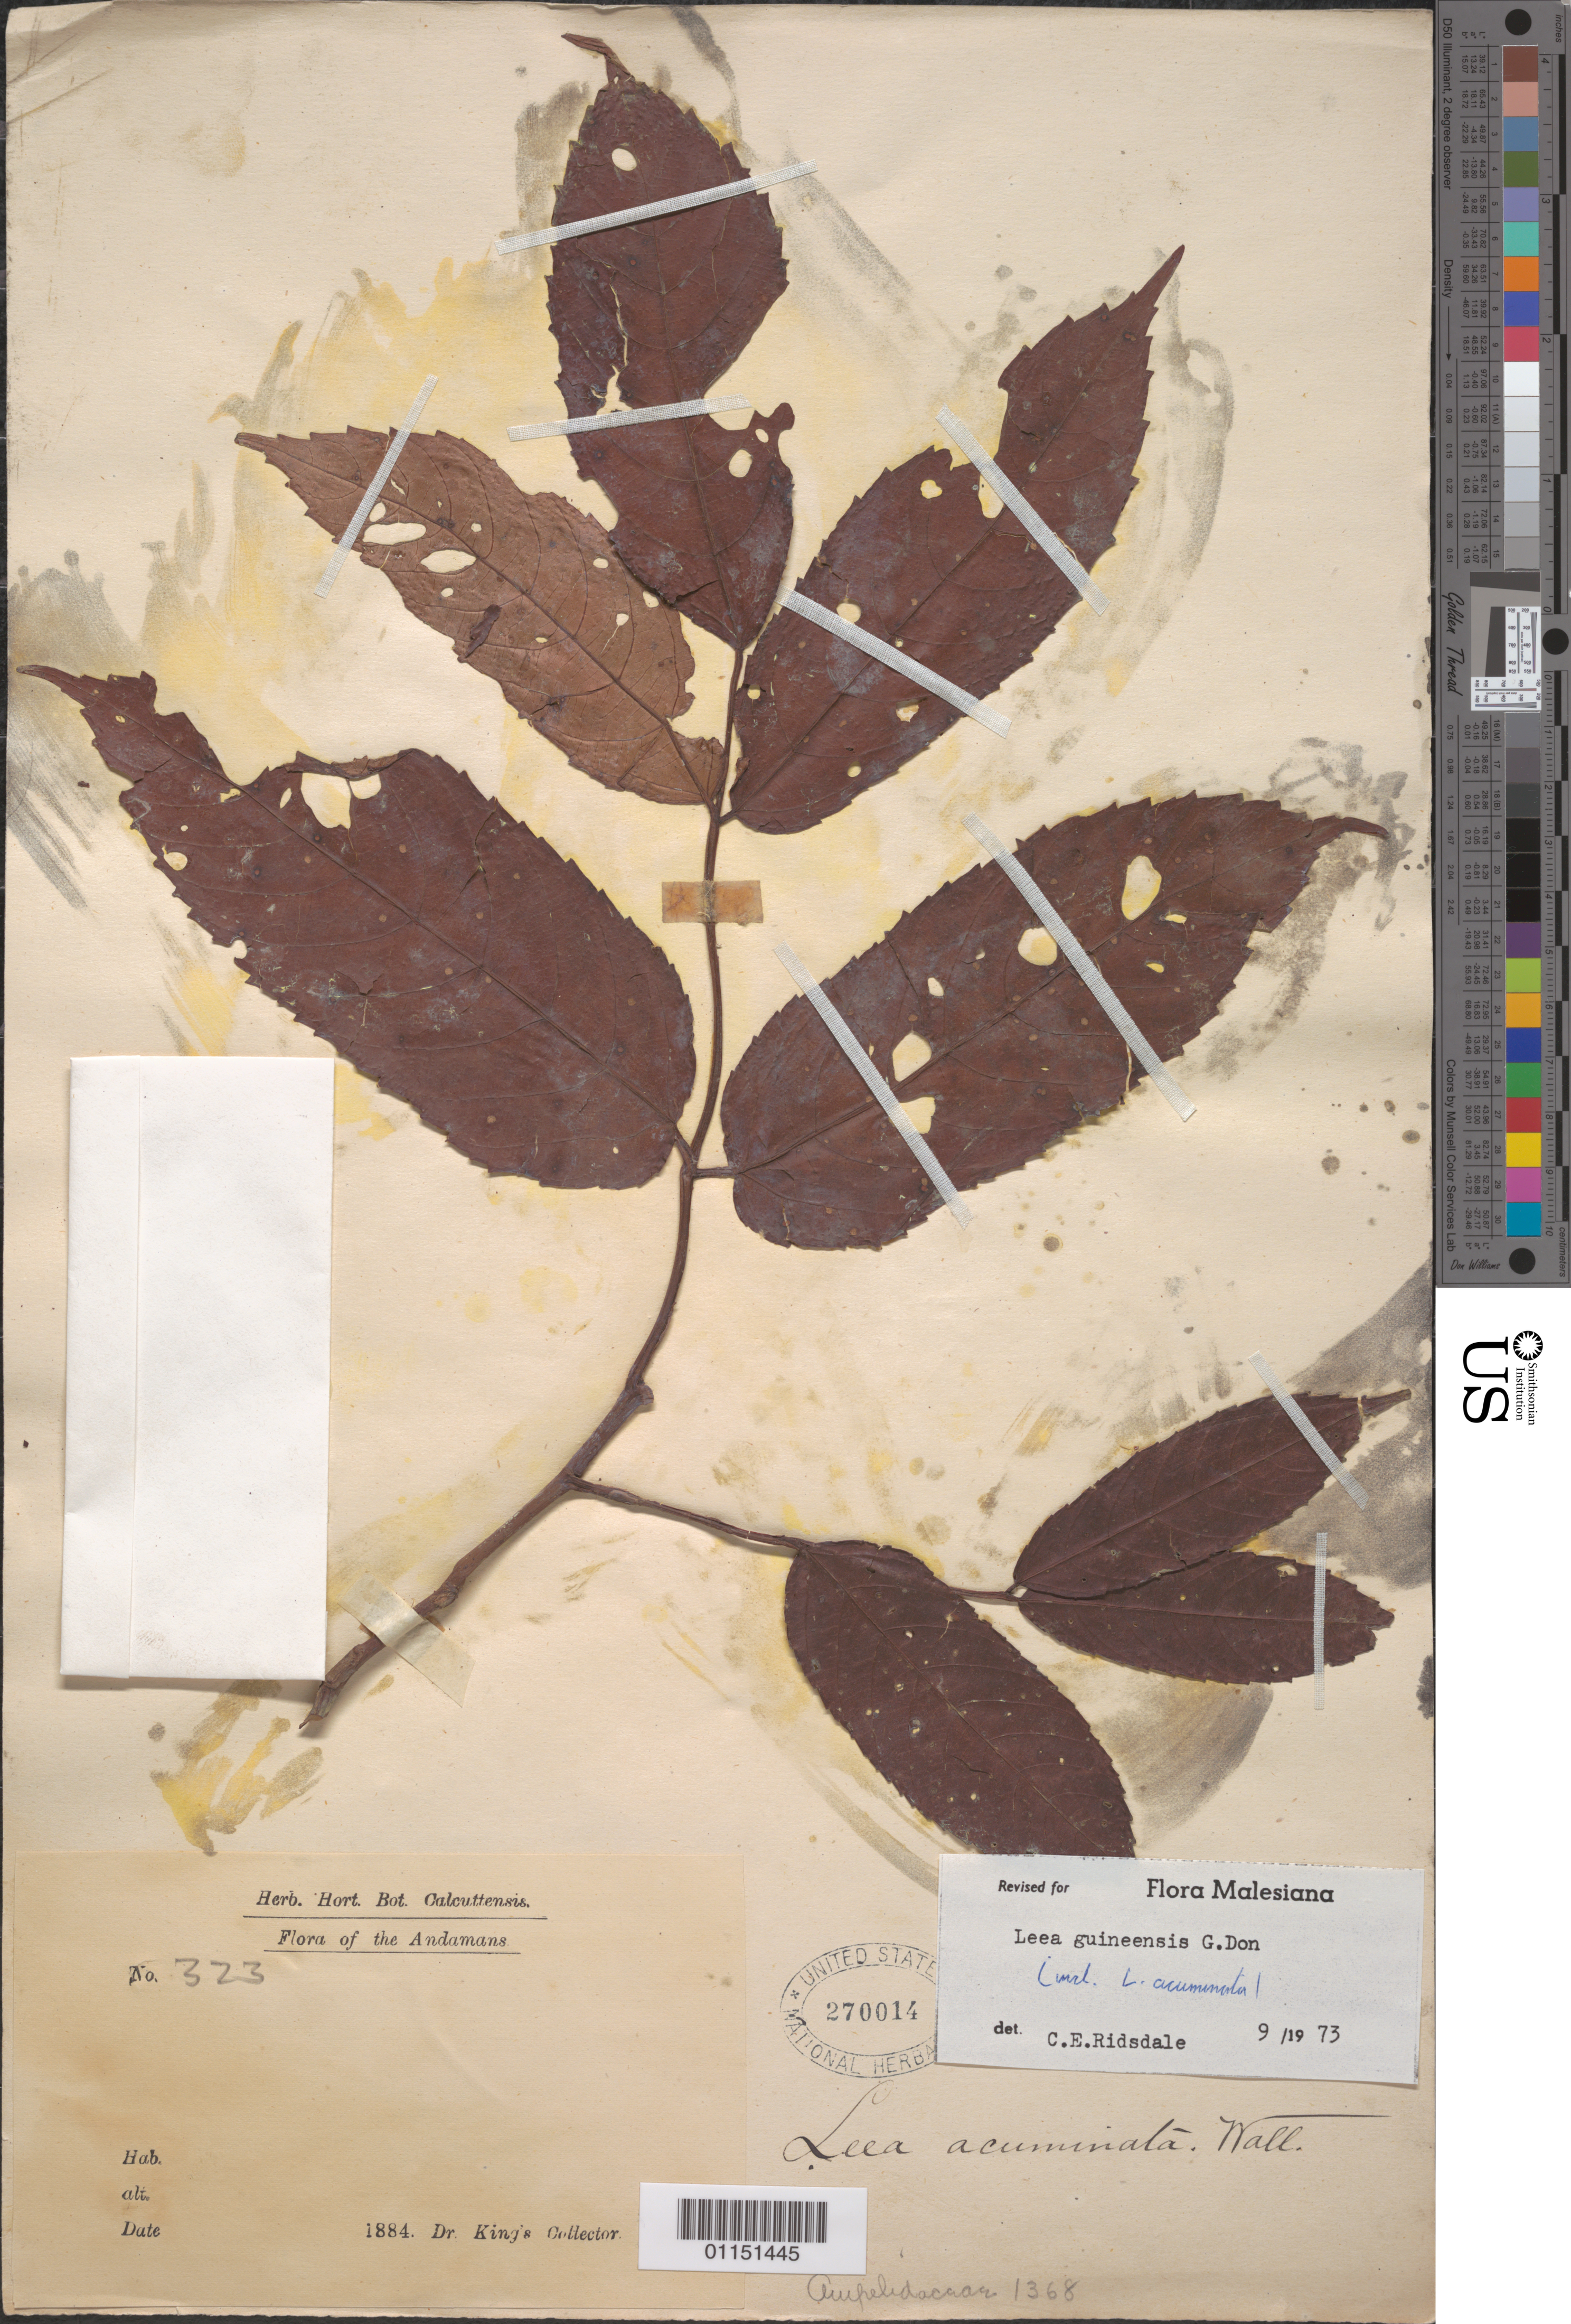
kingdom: Plantae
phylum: Tracheophyta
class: Magnoliopsida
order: Vitales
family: Vitaceae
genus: Leea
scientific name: Leea guineensis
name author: G. Don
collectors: G. King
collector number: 323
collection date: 1884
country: India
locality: Andamans.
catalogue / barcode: US 270014